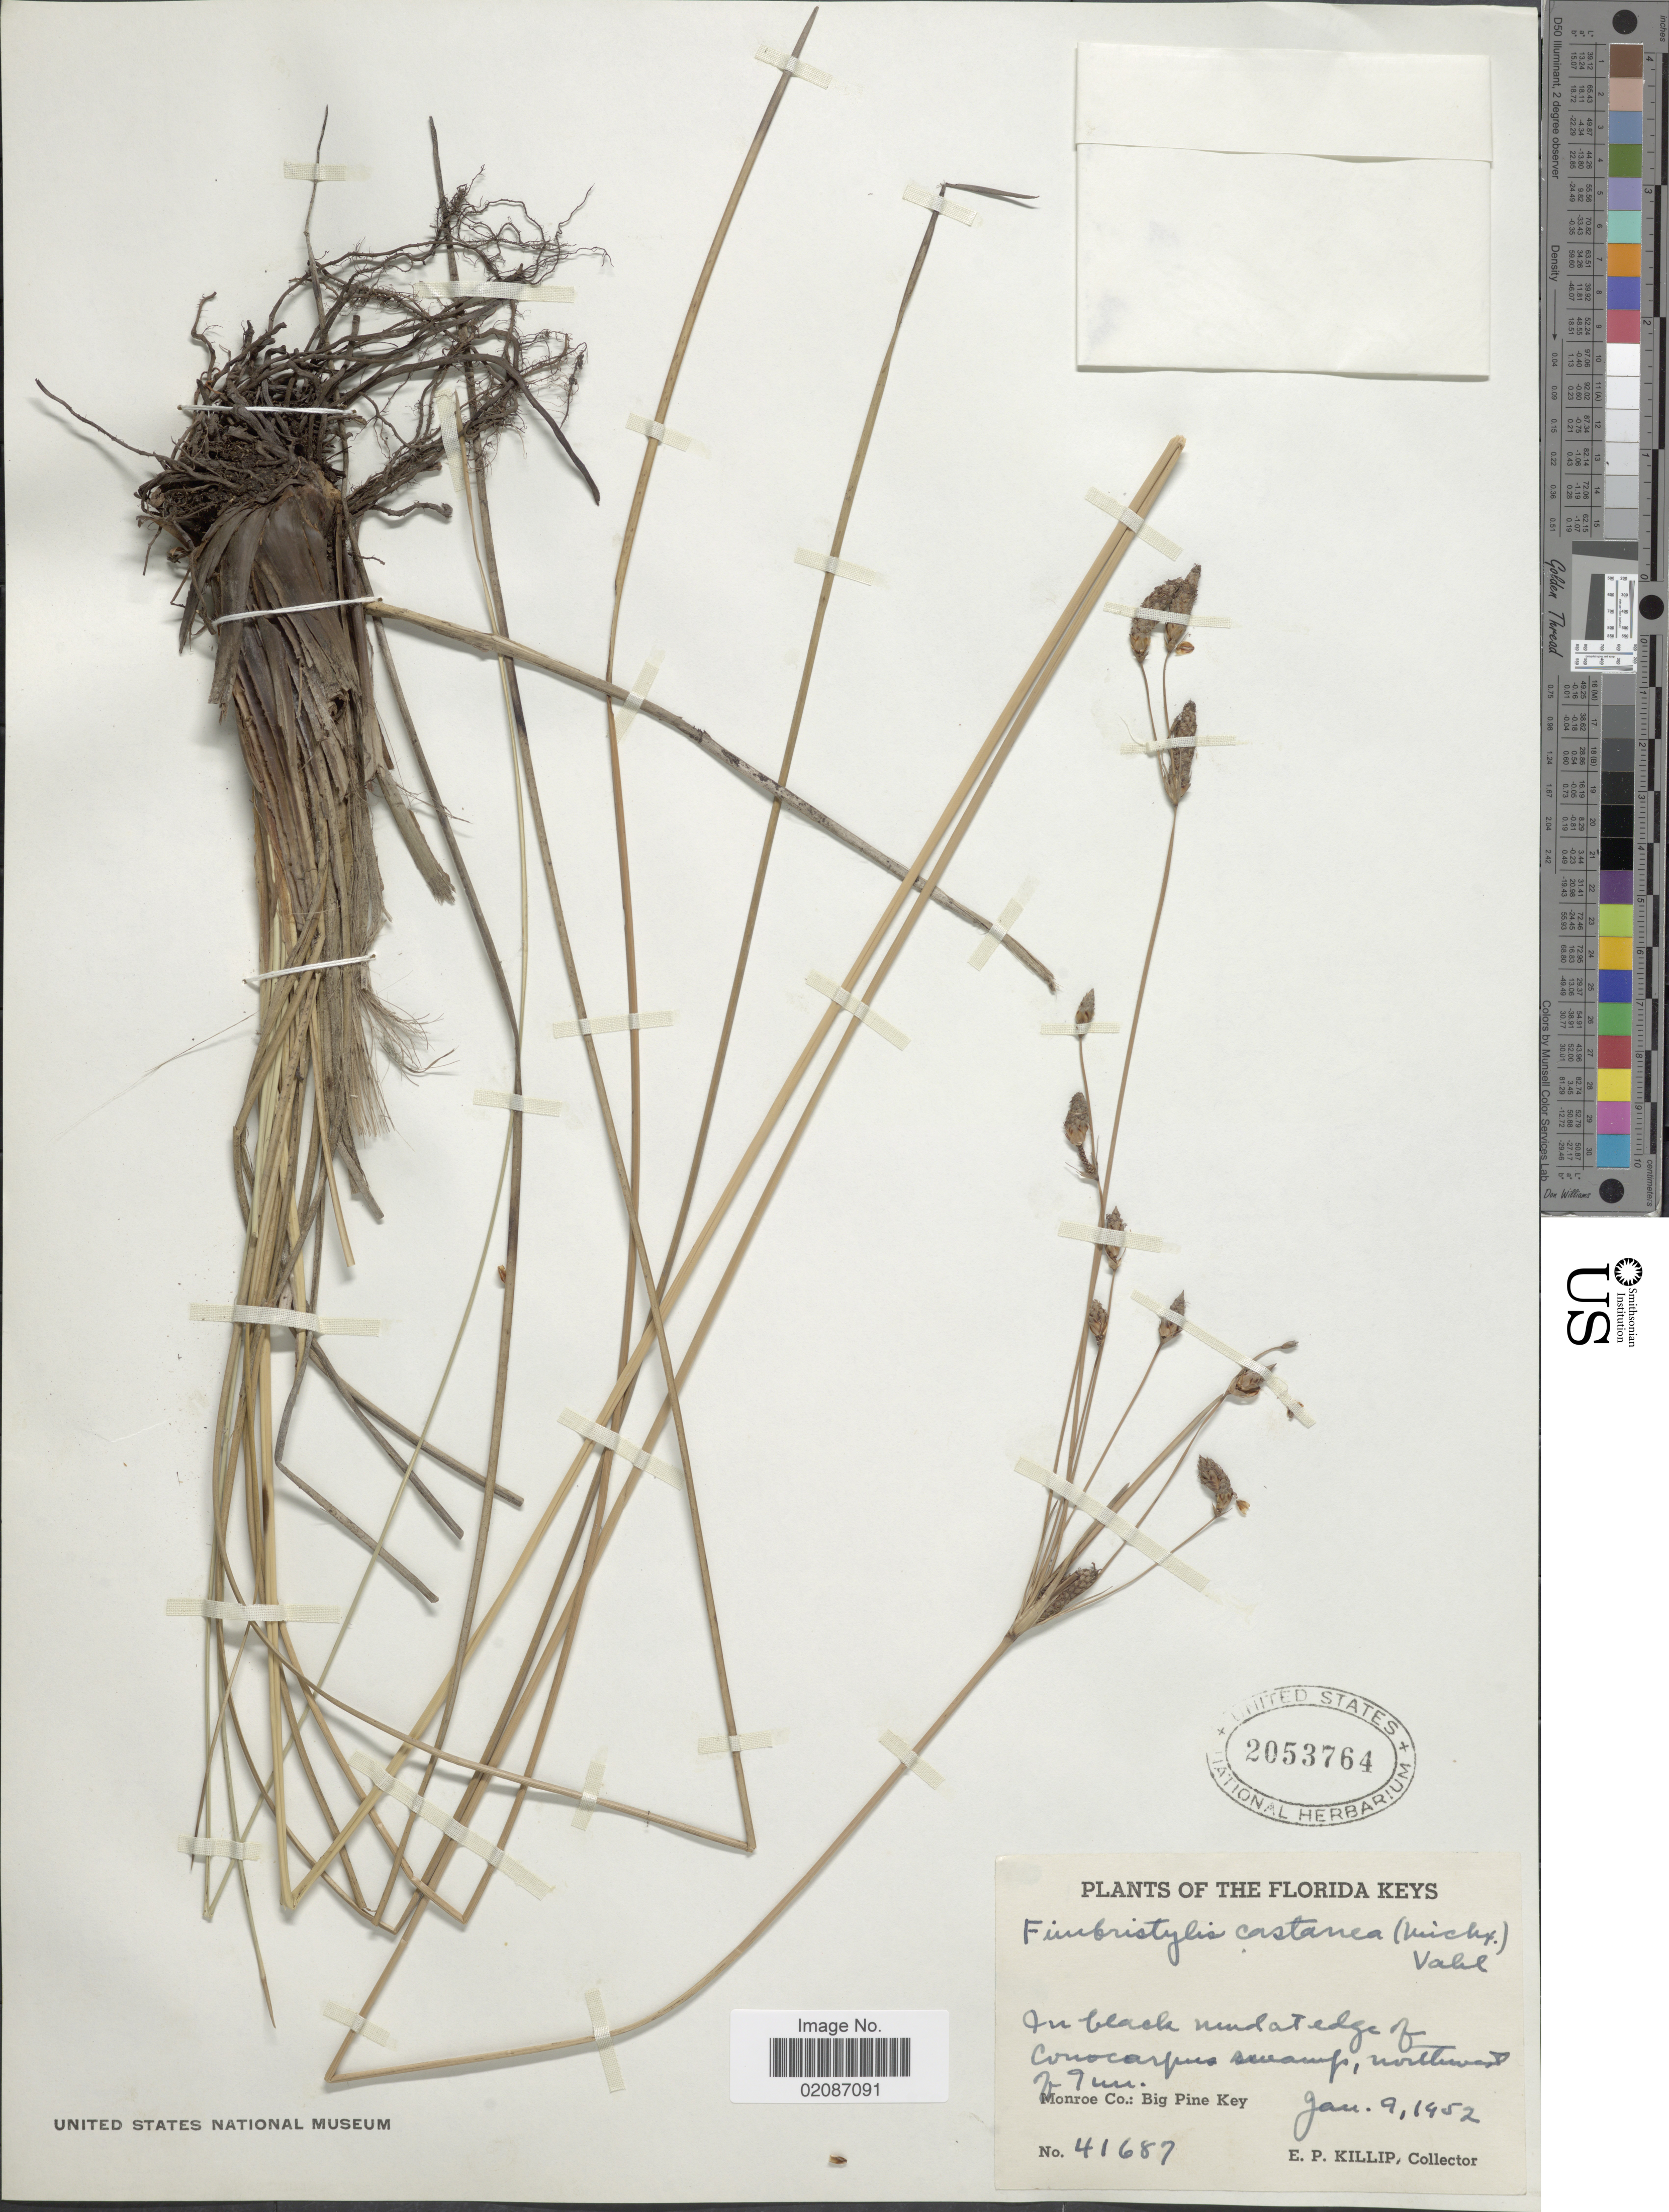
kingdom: Plantae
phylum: Tracheophyta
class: Liliopsida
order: Poales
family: Cyperaceae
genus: Fimbristylis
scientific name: Fimbristylis castanea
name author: (Michx.) Vahl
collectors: E. P. Killip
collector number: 41687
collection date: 1952-01-09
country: United States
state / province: Florida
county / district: Monroe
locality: Florida Keys, In back road on edge of Conocarpus swamp, northwest of Inn, Monroe Co, Big Pine Key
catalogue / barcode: US 2053764